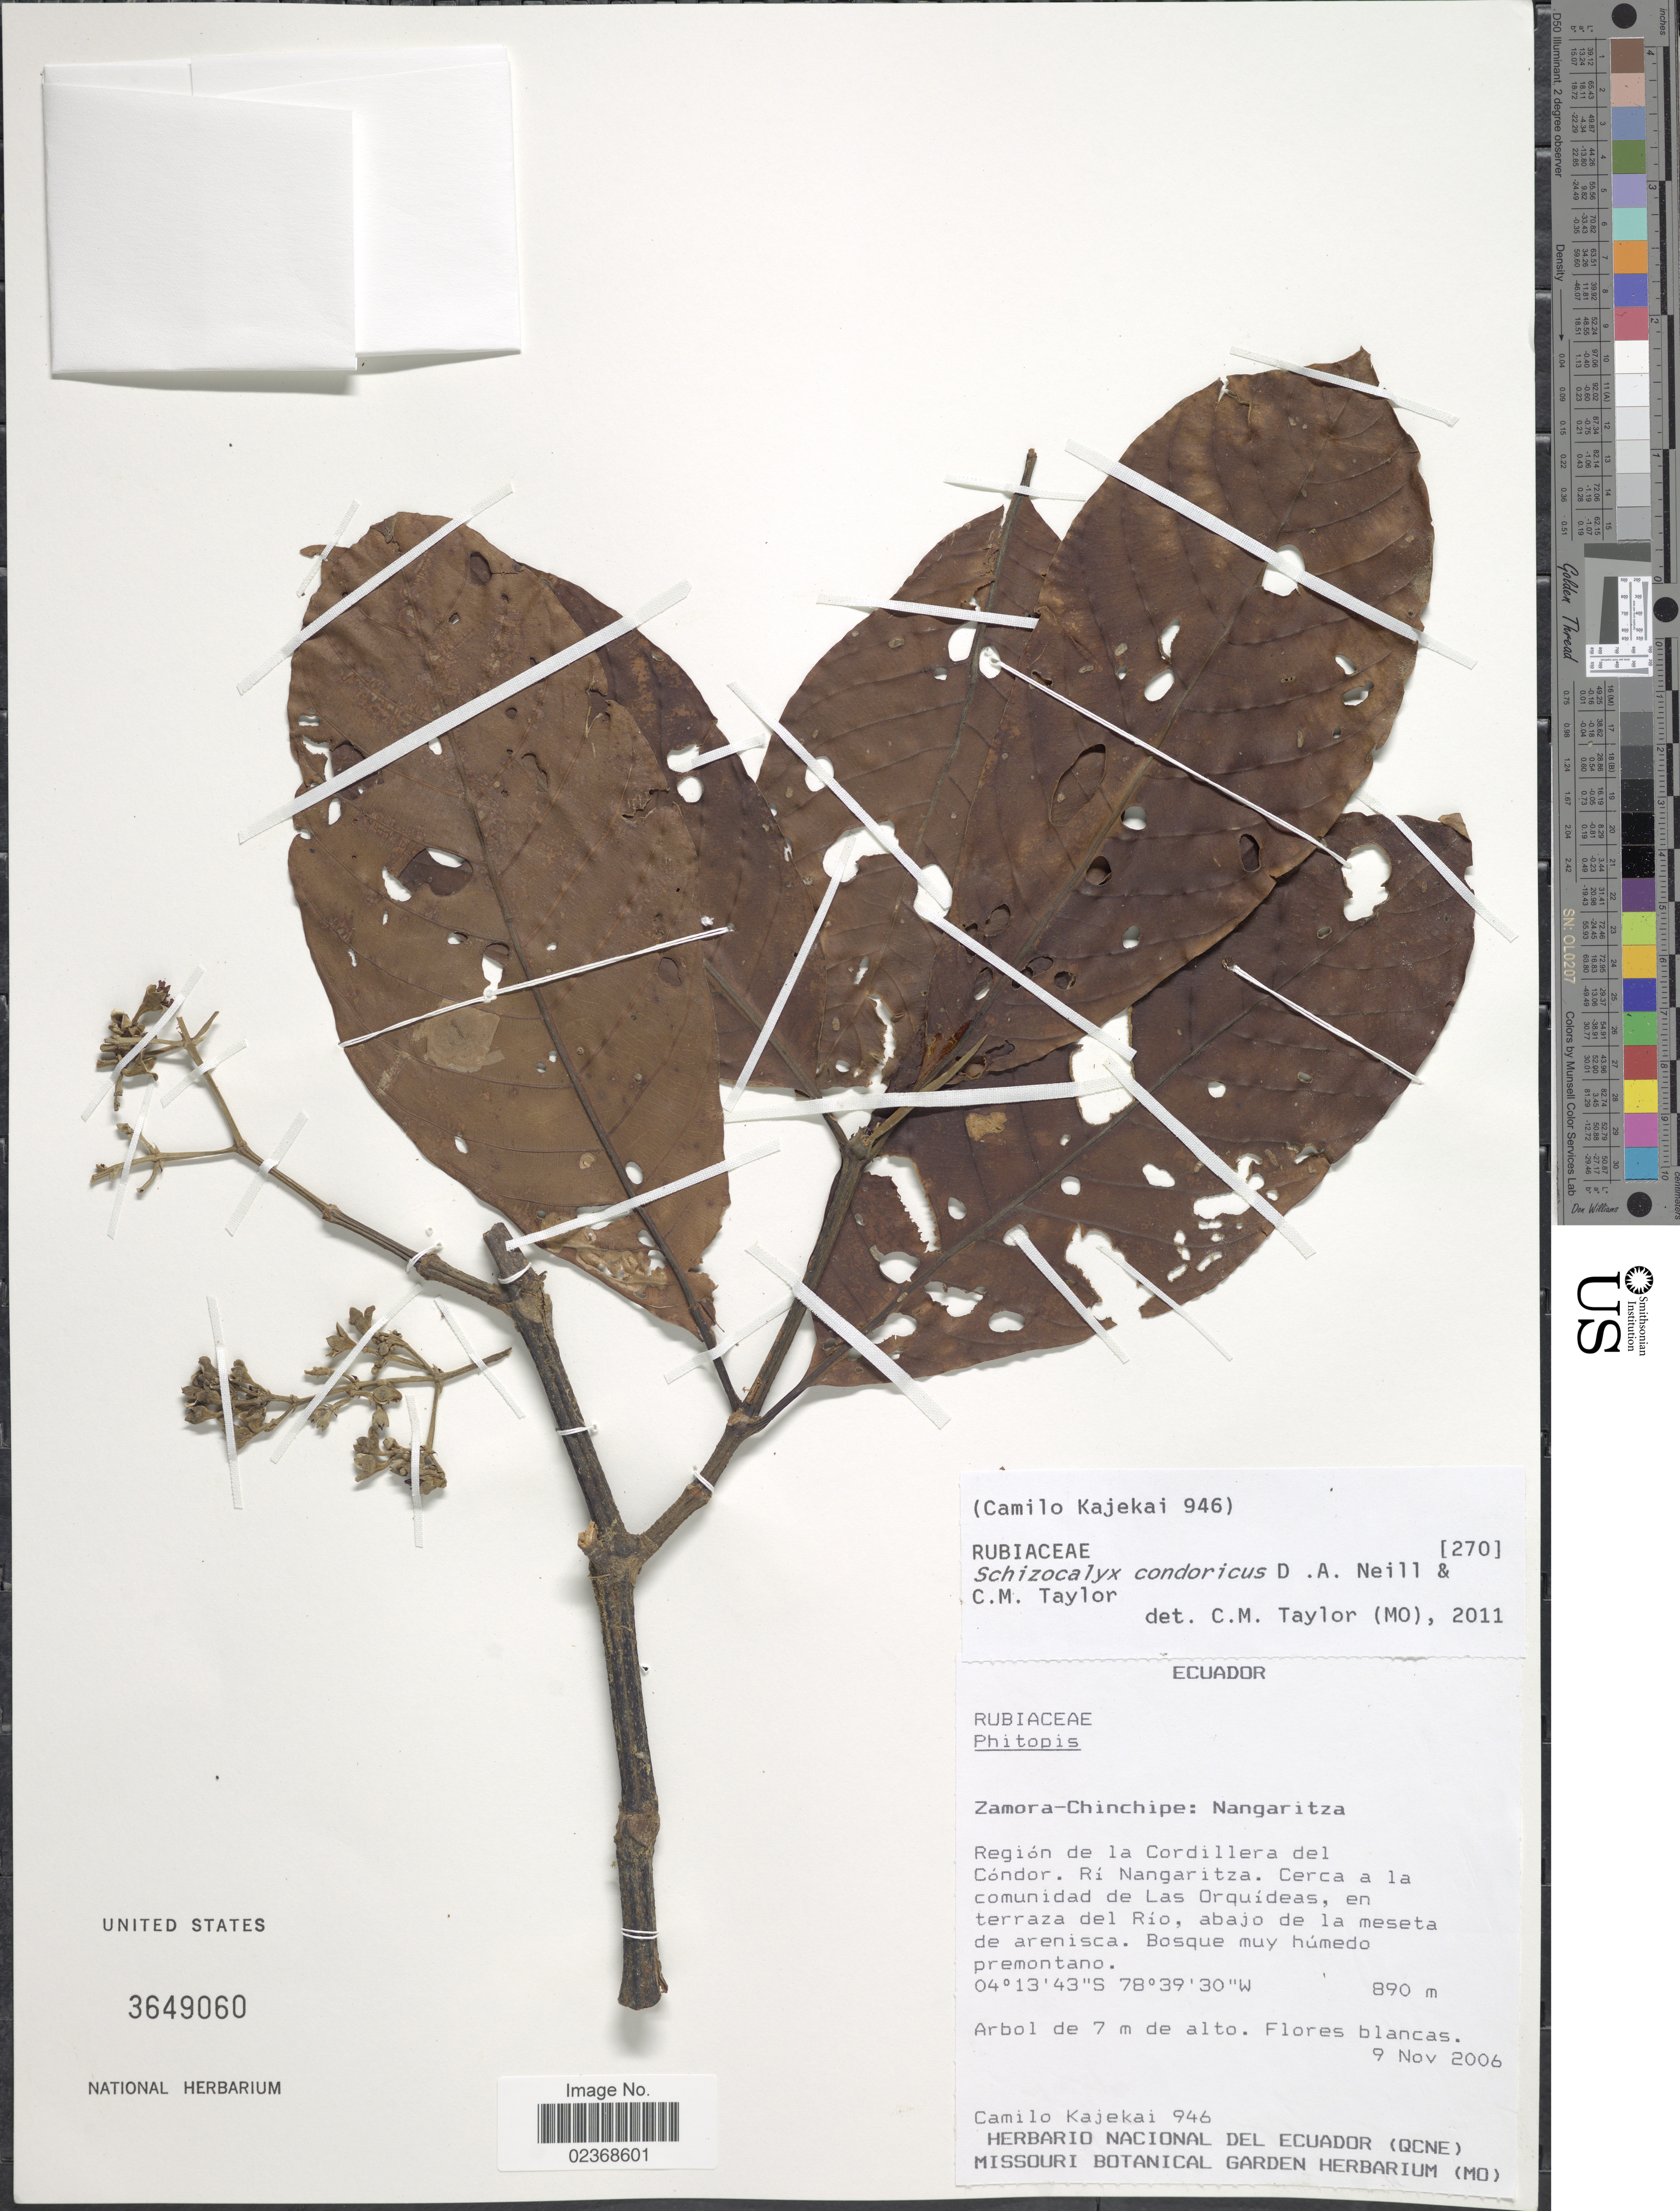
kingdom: Plantae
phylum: Tracheophyta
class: Magnoliopsida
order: Gentianales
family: Rubiaceae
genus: Schizocalyx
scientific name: Schizocalyx condoricus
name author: D.A. Neill & C.M. Taylor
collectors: C. Kajekai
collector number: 946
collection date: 2006-11-09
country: Ecuador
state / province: Zamora-Chinchipe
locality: Nangaritza, Region de la Cordillera del Condor. Ri Nangaritza. Cerca à la comunidad de las Orquideas, en terraza del Rio, abajo de la meseta de arenisca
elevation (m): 890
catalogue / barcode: US 3649060